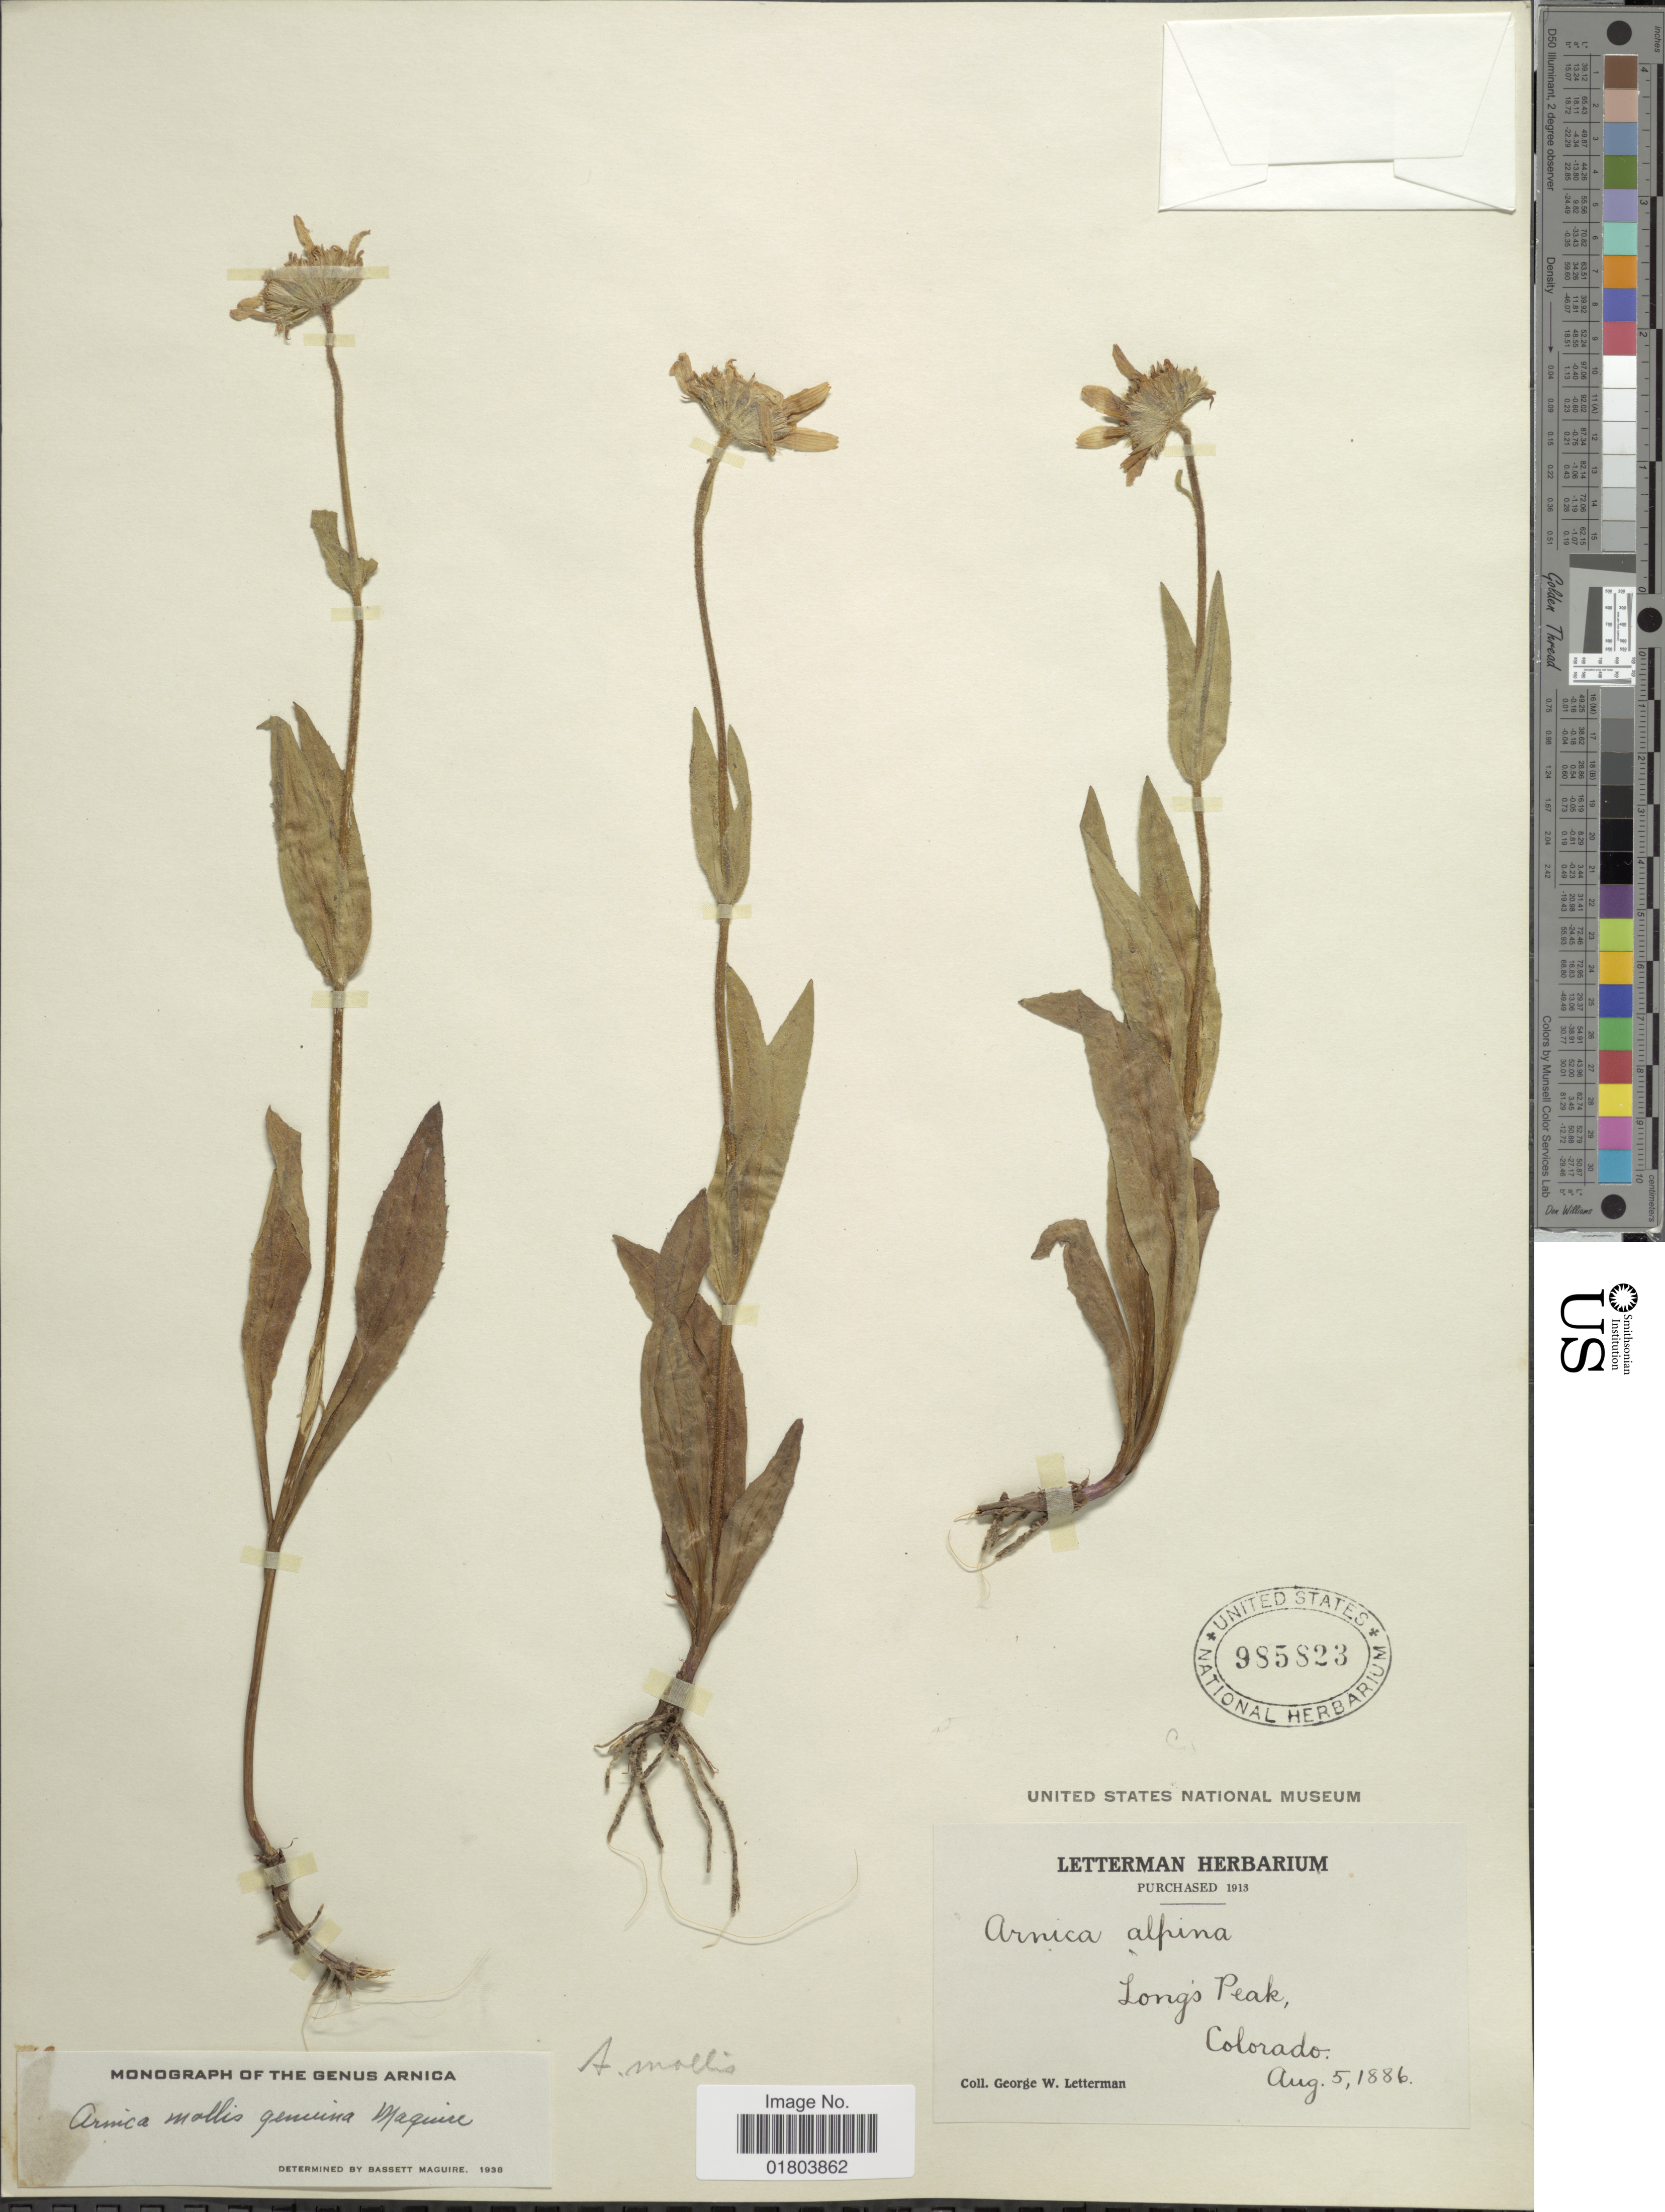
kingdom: Plantae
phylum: Tracheophyta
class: Magnoliopsida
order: Asterales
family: Asteraceae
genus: Arnica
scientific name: Arnica mollis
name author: Hook.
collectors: G. W. Letterman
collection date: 1886-08-05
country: United States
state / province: Colorado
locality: Longs Peak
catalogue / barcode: US 985823